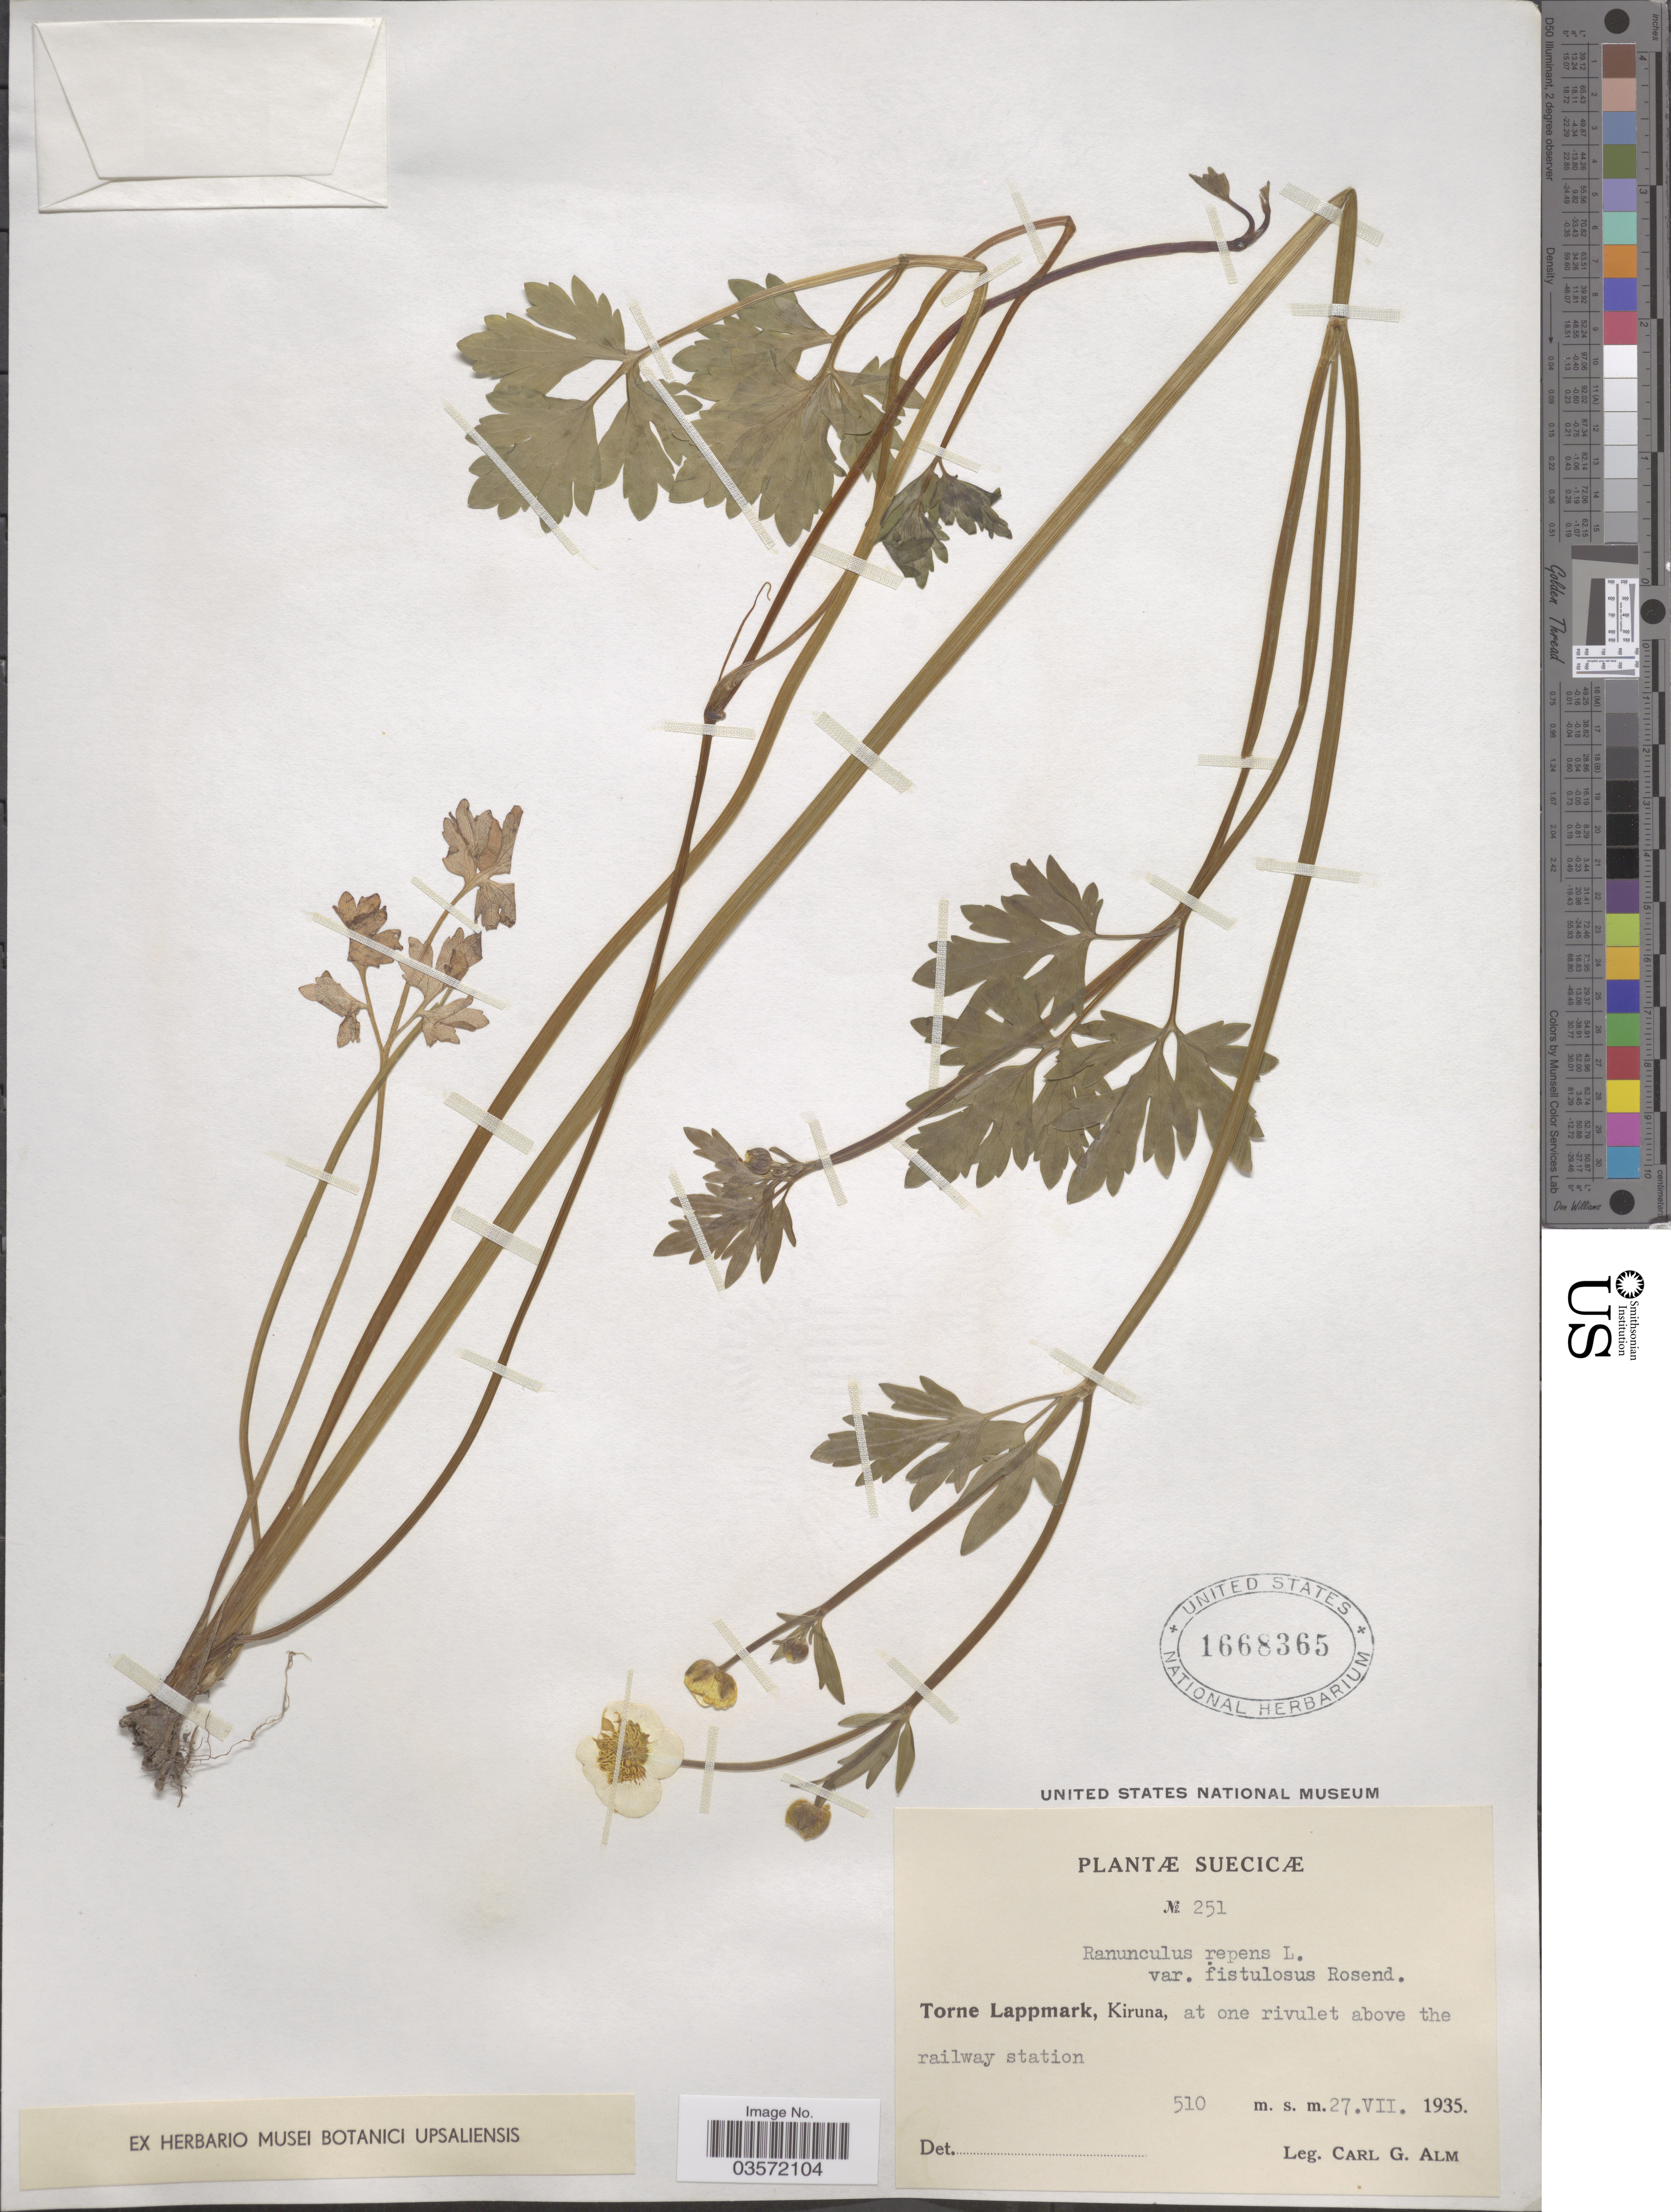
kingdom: Plantae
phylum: Tracheophyta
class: Magnoliopsida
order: Ranunculales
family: Ranunculaceae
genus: Ranunculus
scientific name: Ranunculus repens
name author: L.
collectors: C. Alm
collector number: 251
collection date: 1935-07-27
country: Sweden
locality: Suecicœ. Torne Lappmark, Kiruna, at one rivulet above the railway station.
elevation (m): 510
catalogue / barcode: US 1668365